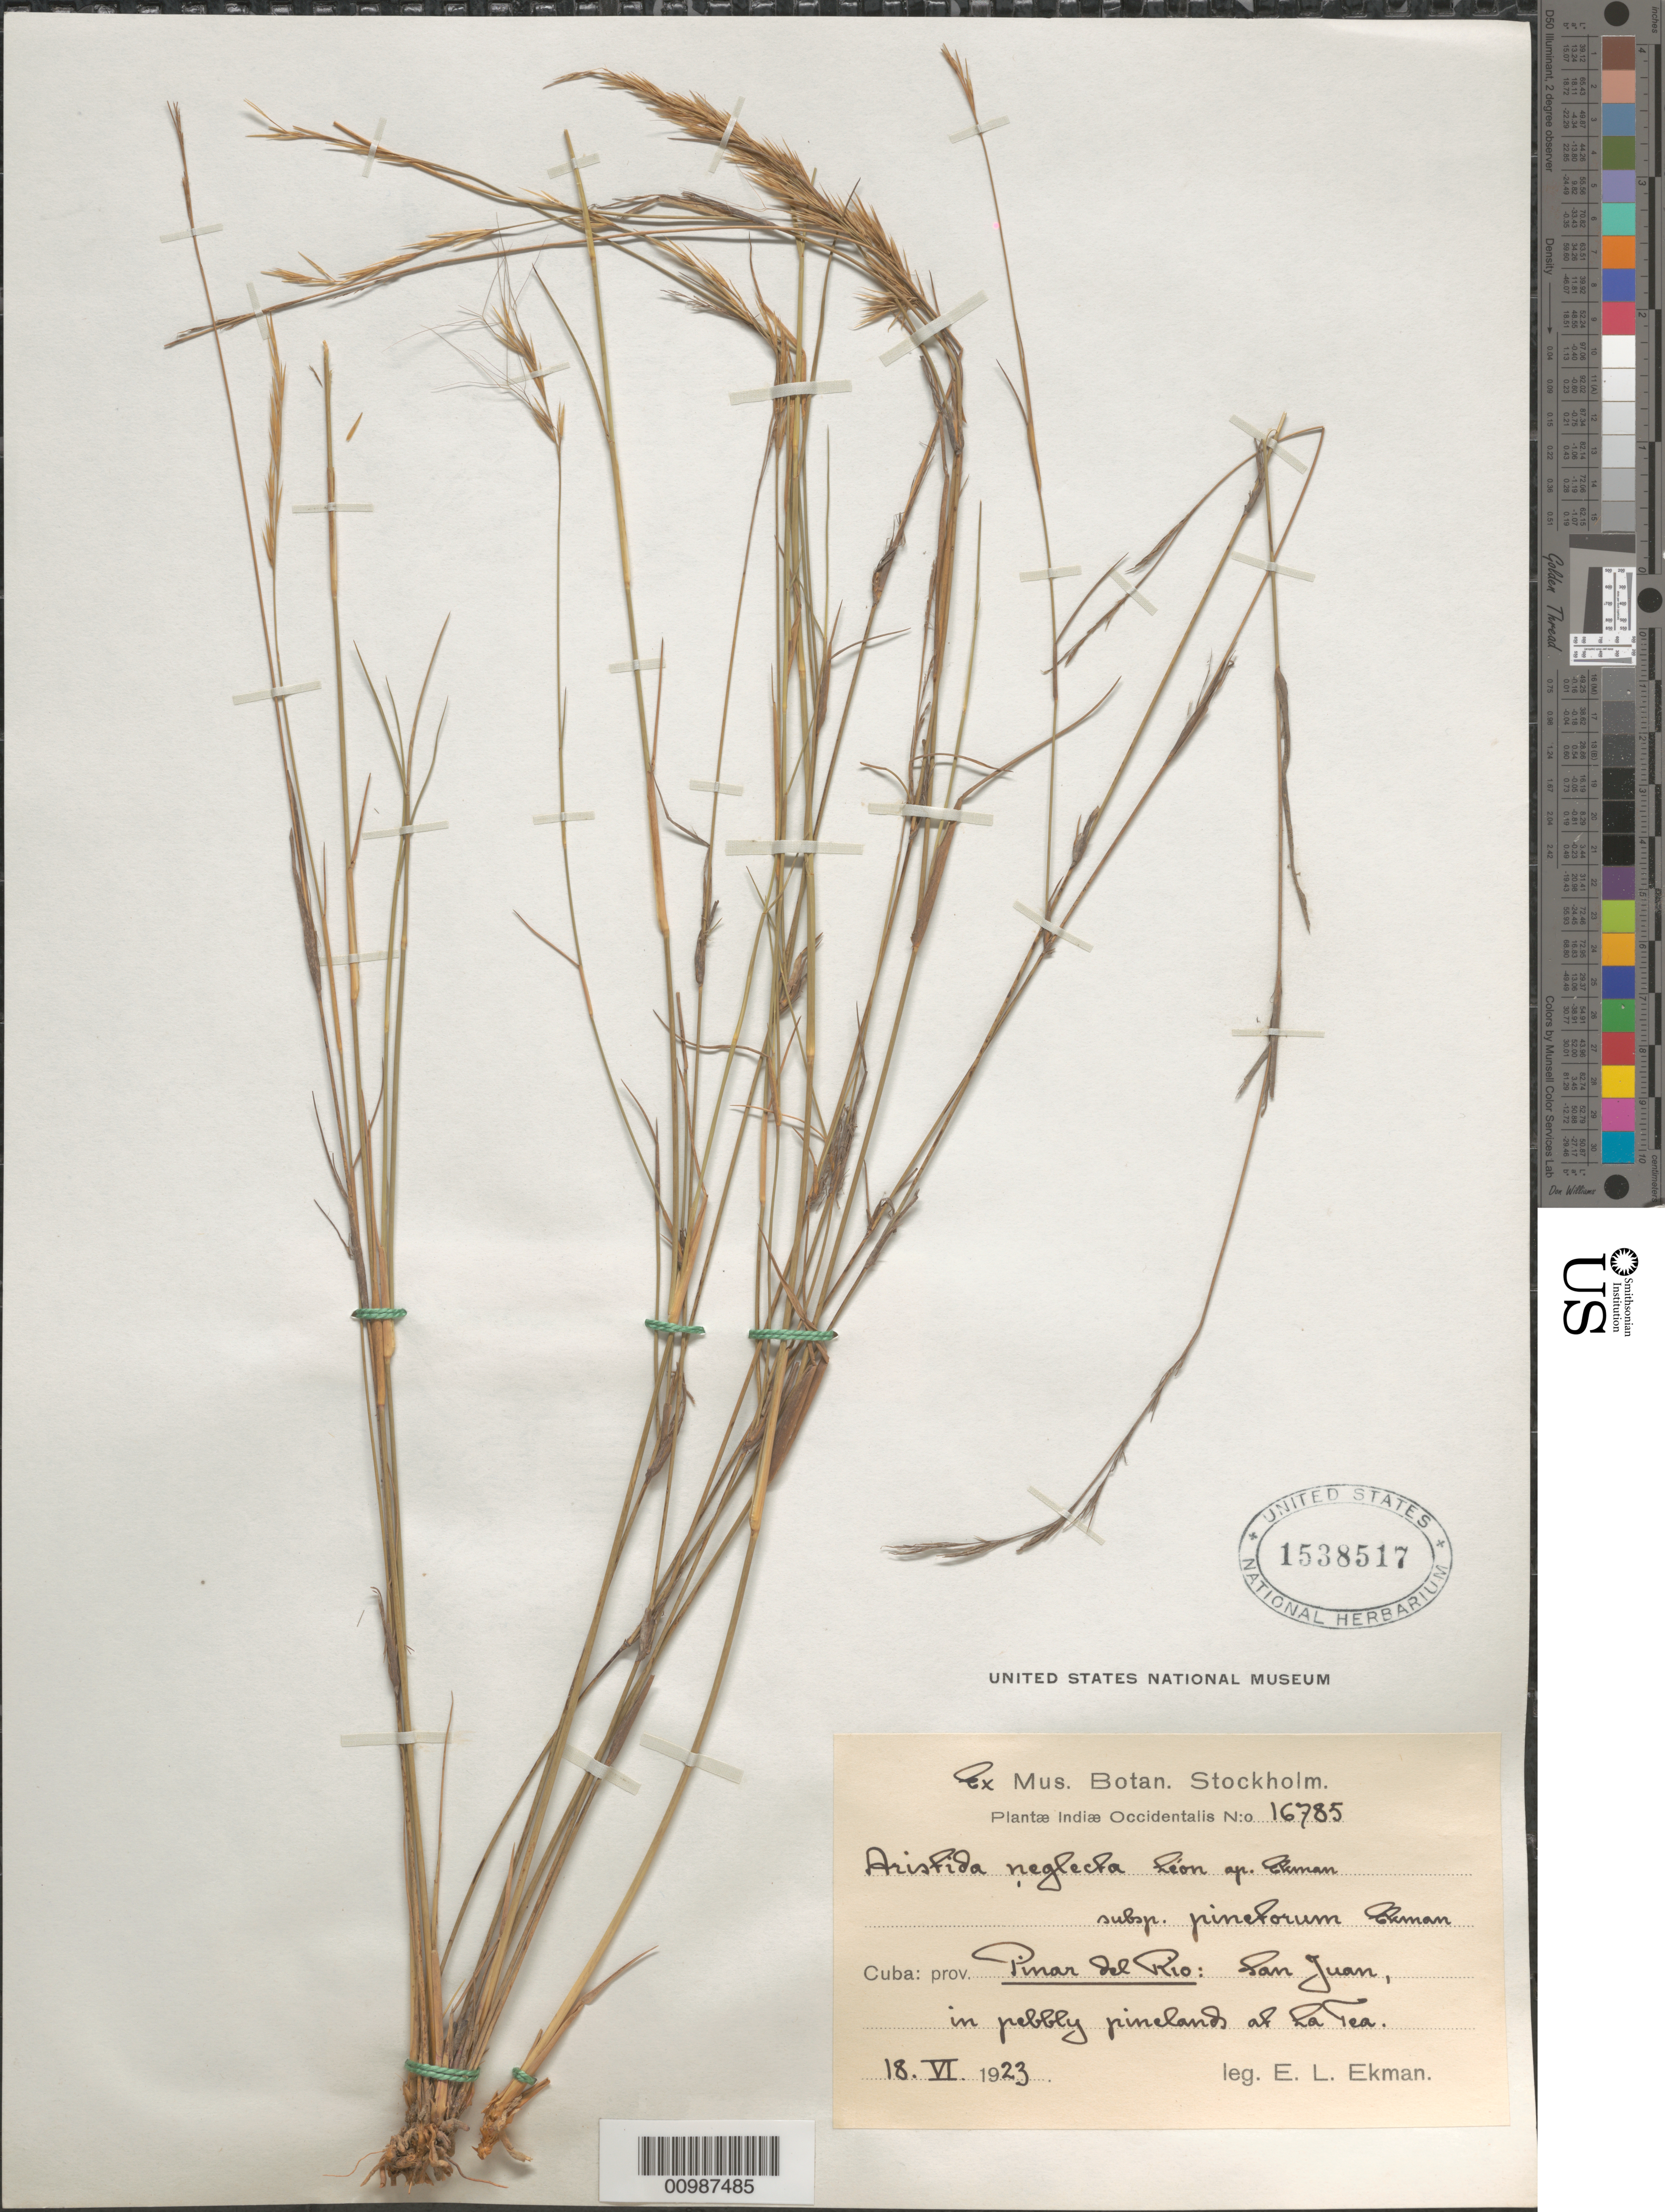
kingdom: Plantae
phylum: Tracheophyta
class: Liliopsida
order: Poales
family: Poaceae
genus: Aristida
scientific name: Aristida neglecta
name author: León ex Hitchc.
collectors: E. L. Ekman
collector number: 16785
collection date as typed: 18 Jun 1923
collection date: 1923-06-18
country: Cuba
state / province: Pinar del Rio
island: Cuba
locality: San Juan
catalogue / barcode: US 1538517